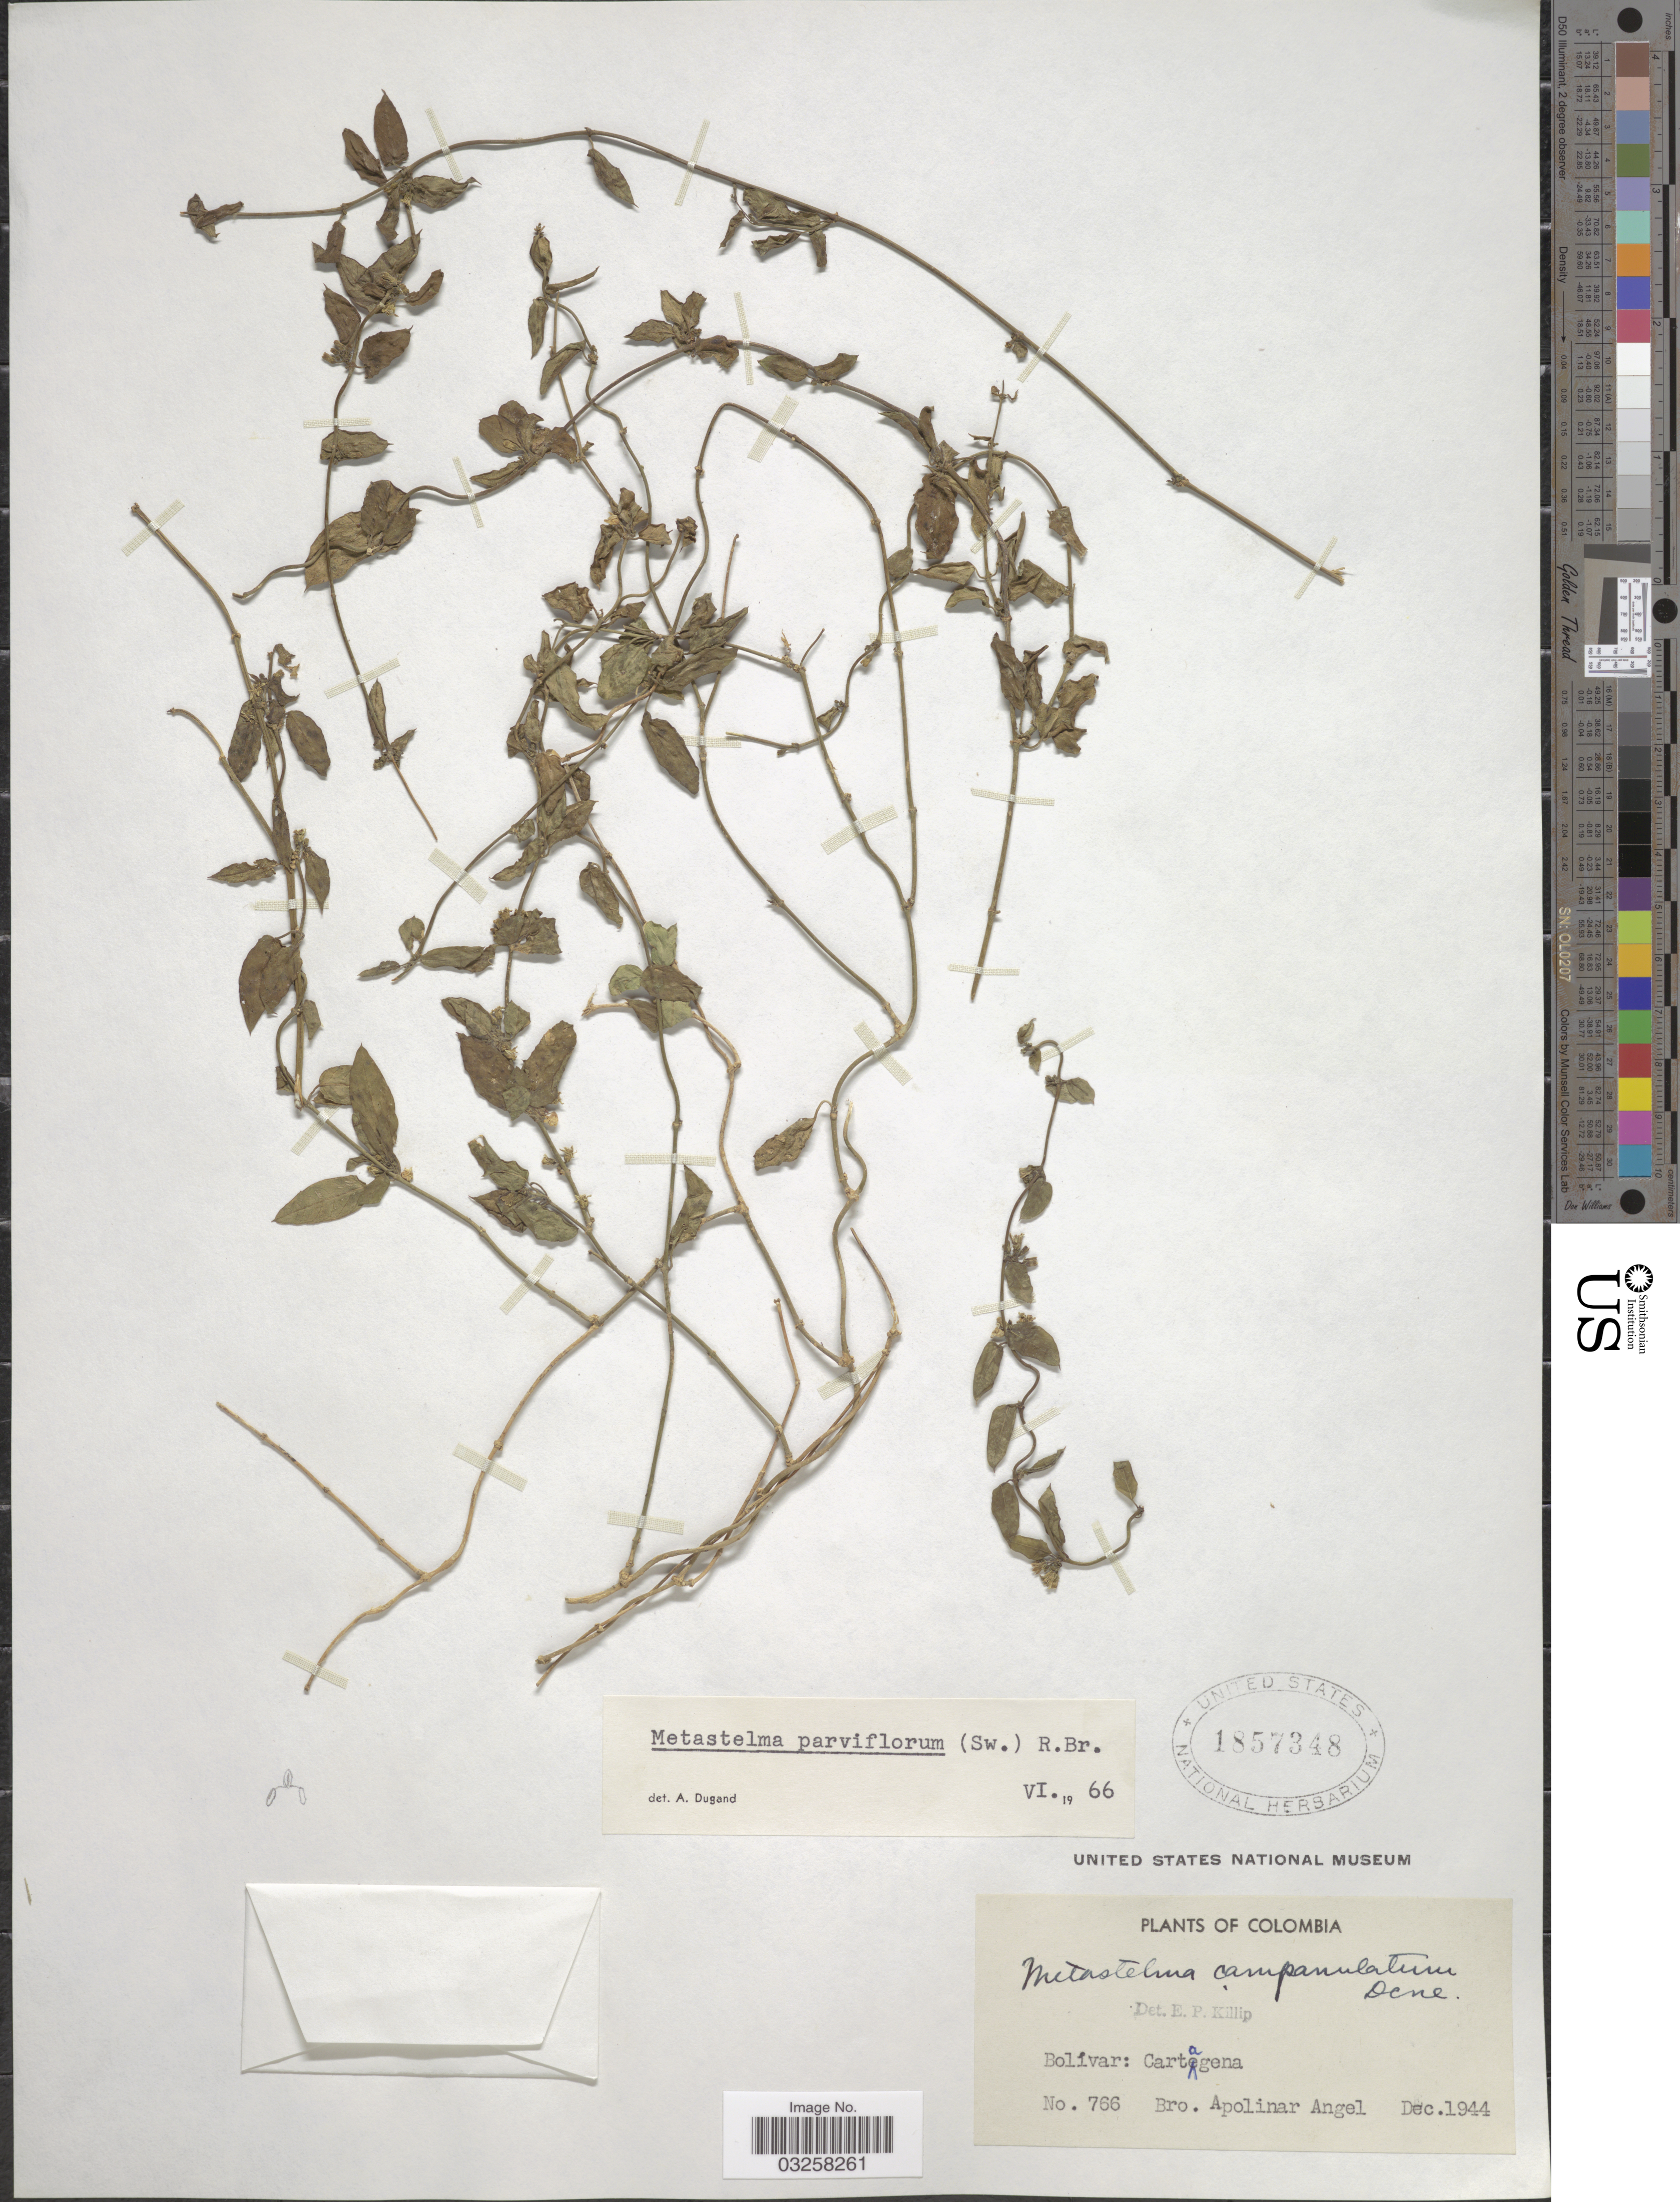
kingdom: Plantae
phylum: Tracheophyta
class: Magnoliopsida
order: Gentianales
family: Apocynaceae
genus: Metastelma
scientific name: Metastelma parviflorum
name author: (Sw.) Schult.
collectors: Bro. Apolinar A.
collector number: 766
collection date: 1944-12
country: Colombia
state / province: Bolívar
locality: Bolívar: Cartagena.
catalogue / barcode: US 1857348